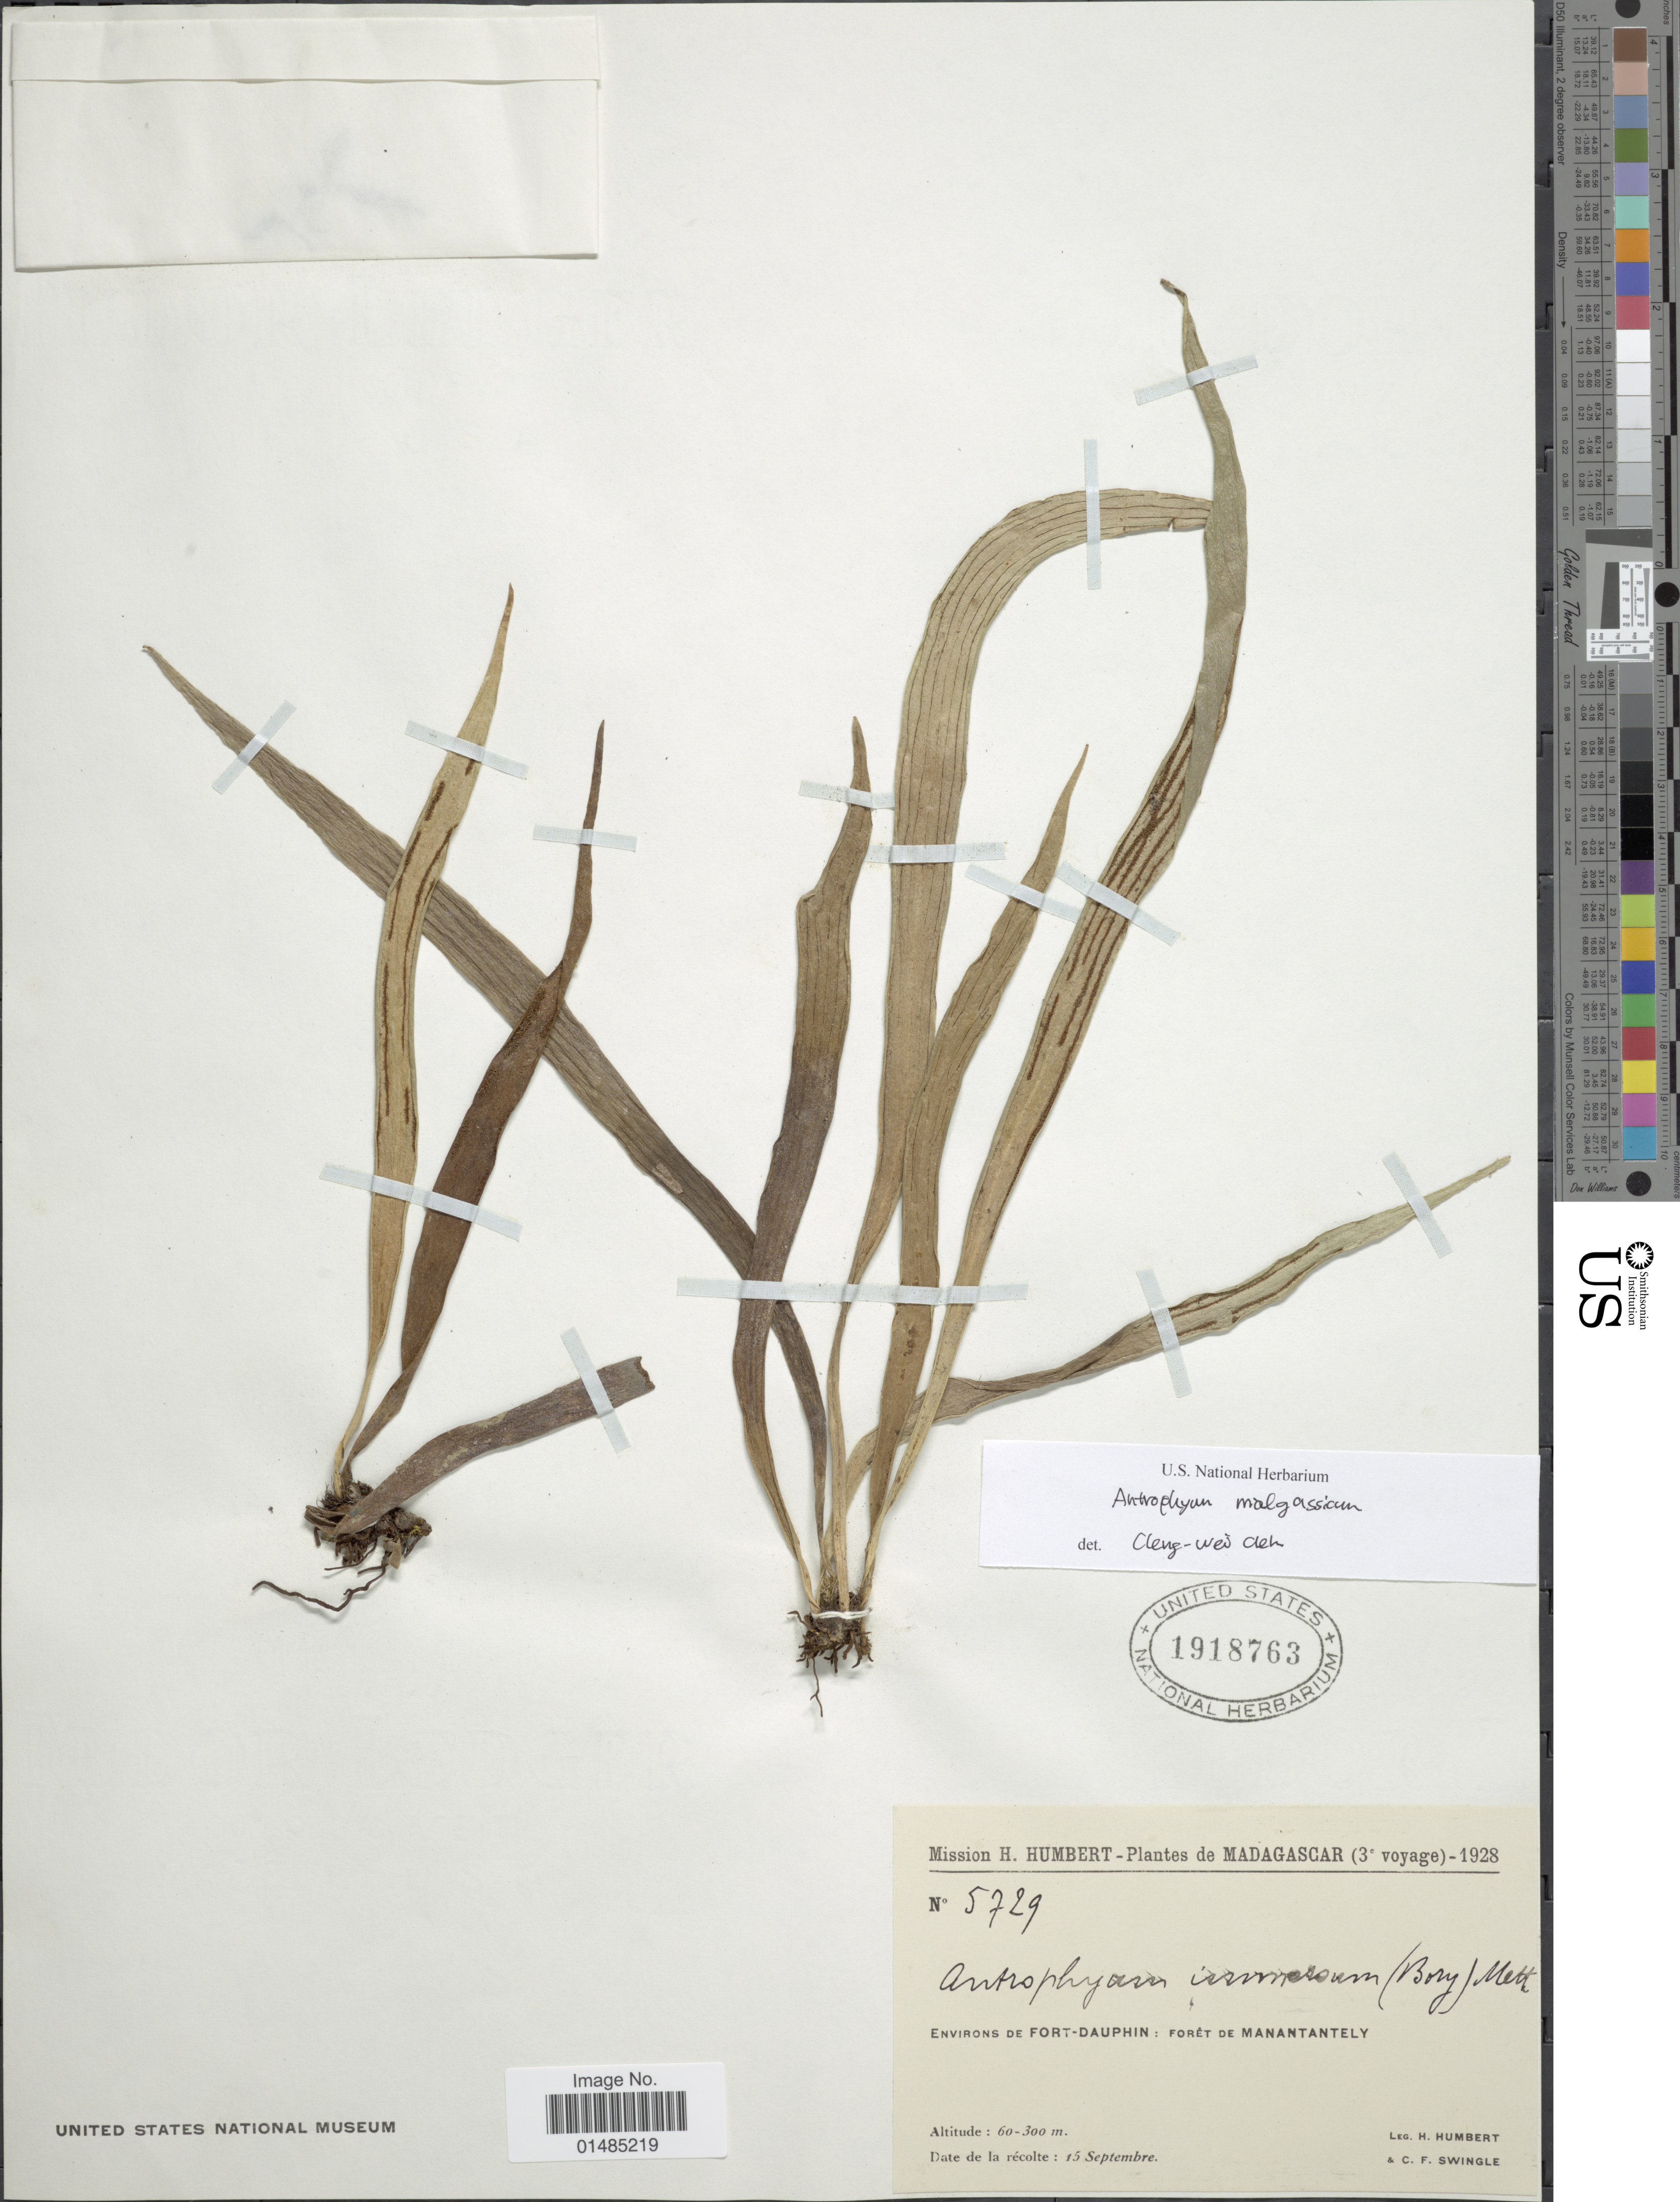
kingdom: Plantae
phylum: Tracheophyta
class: Polypodiopsida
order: Polypodiales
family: Pteridaceae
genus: Antrophyum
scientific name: Antrophyum malgassicum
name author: C. Chr.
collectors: H. Humbert & C. Swingle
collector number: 5729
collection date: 1928-09-15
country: Madagascar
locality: Environs de Fort-Dauphin, Foret de Manantantely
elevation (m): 60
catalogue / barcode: US 1918763